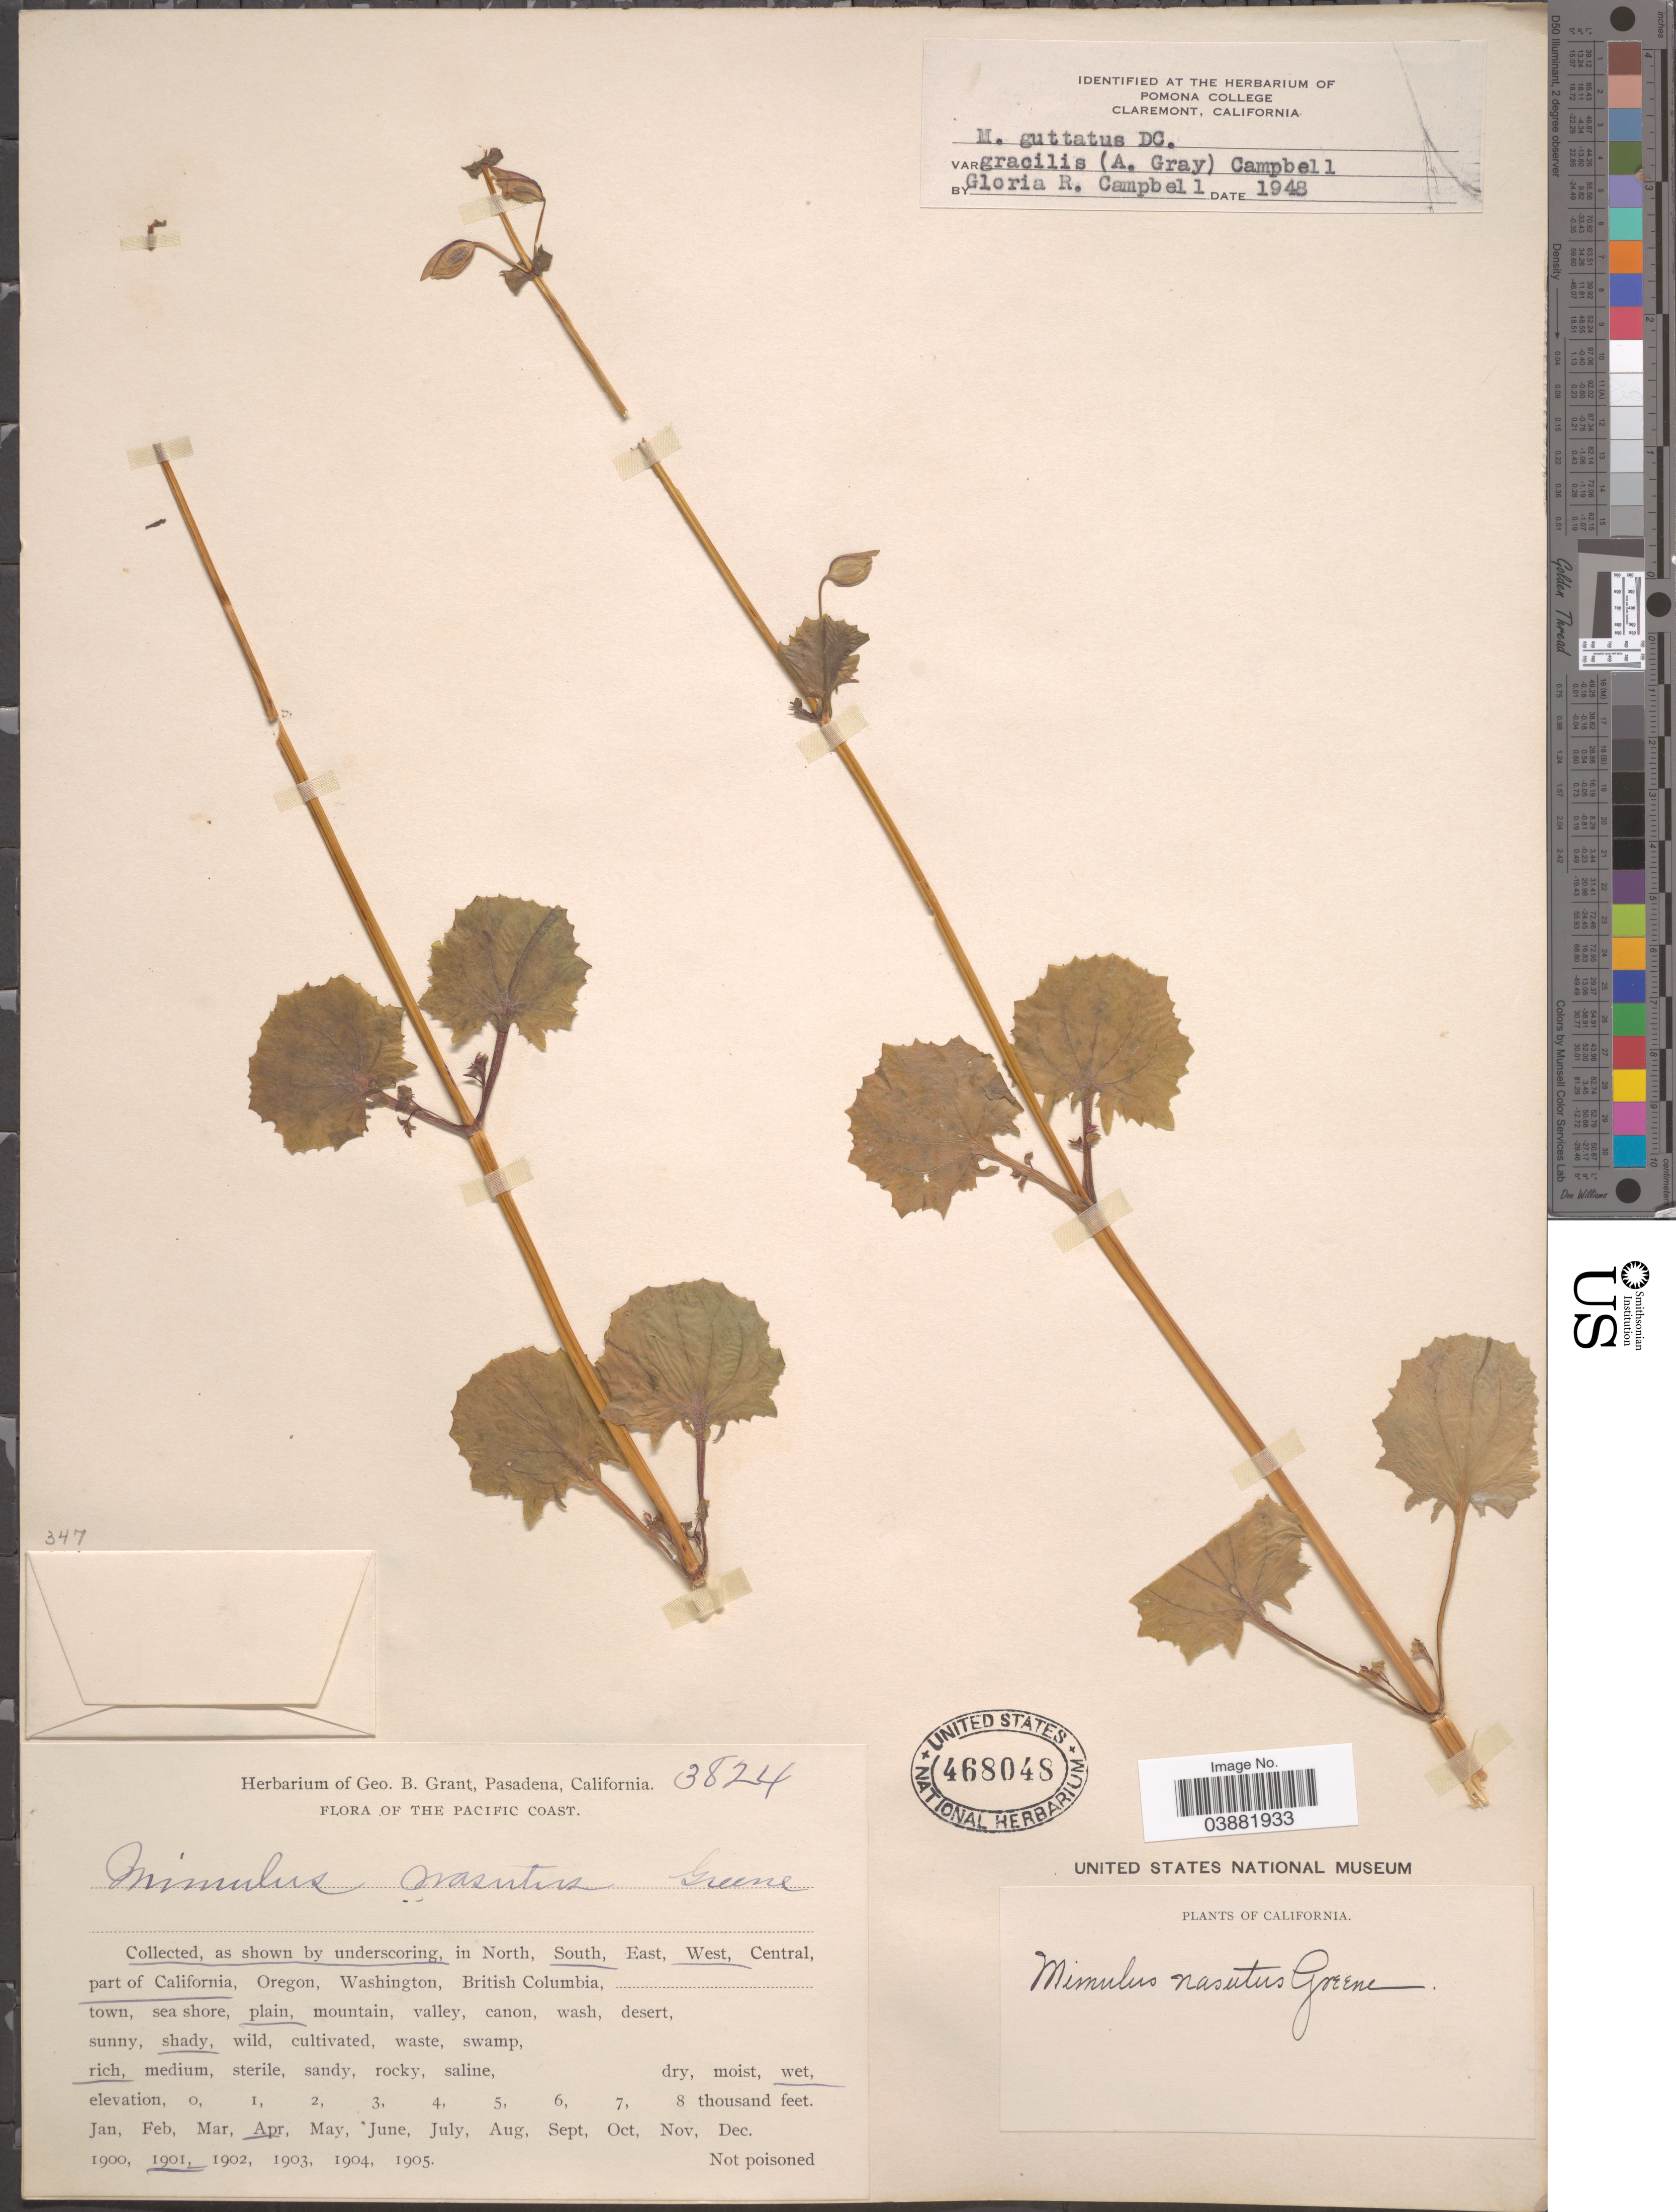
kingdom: Plantae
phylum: Tracheophyta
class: Magnoliopsida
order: Lamiales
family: Phrymaceae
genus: Mimulus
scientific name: Mimulus guttatus var. gracilis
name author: (A. Gray) G.R. Campb.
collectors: ex herb. Geo. B. Grant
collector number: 3824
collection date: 1901-04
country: United States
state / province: California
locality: Pacific Coast. Collected, as shown by underscoring, in South, West, part of California.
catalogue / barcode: US 468048